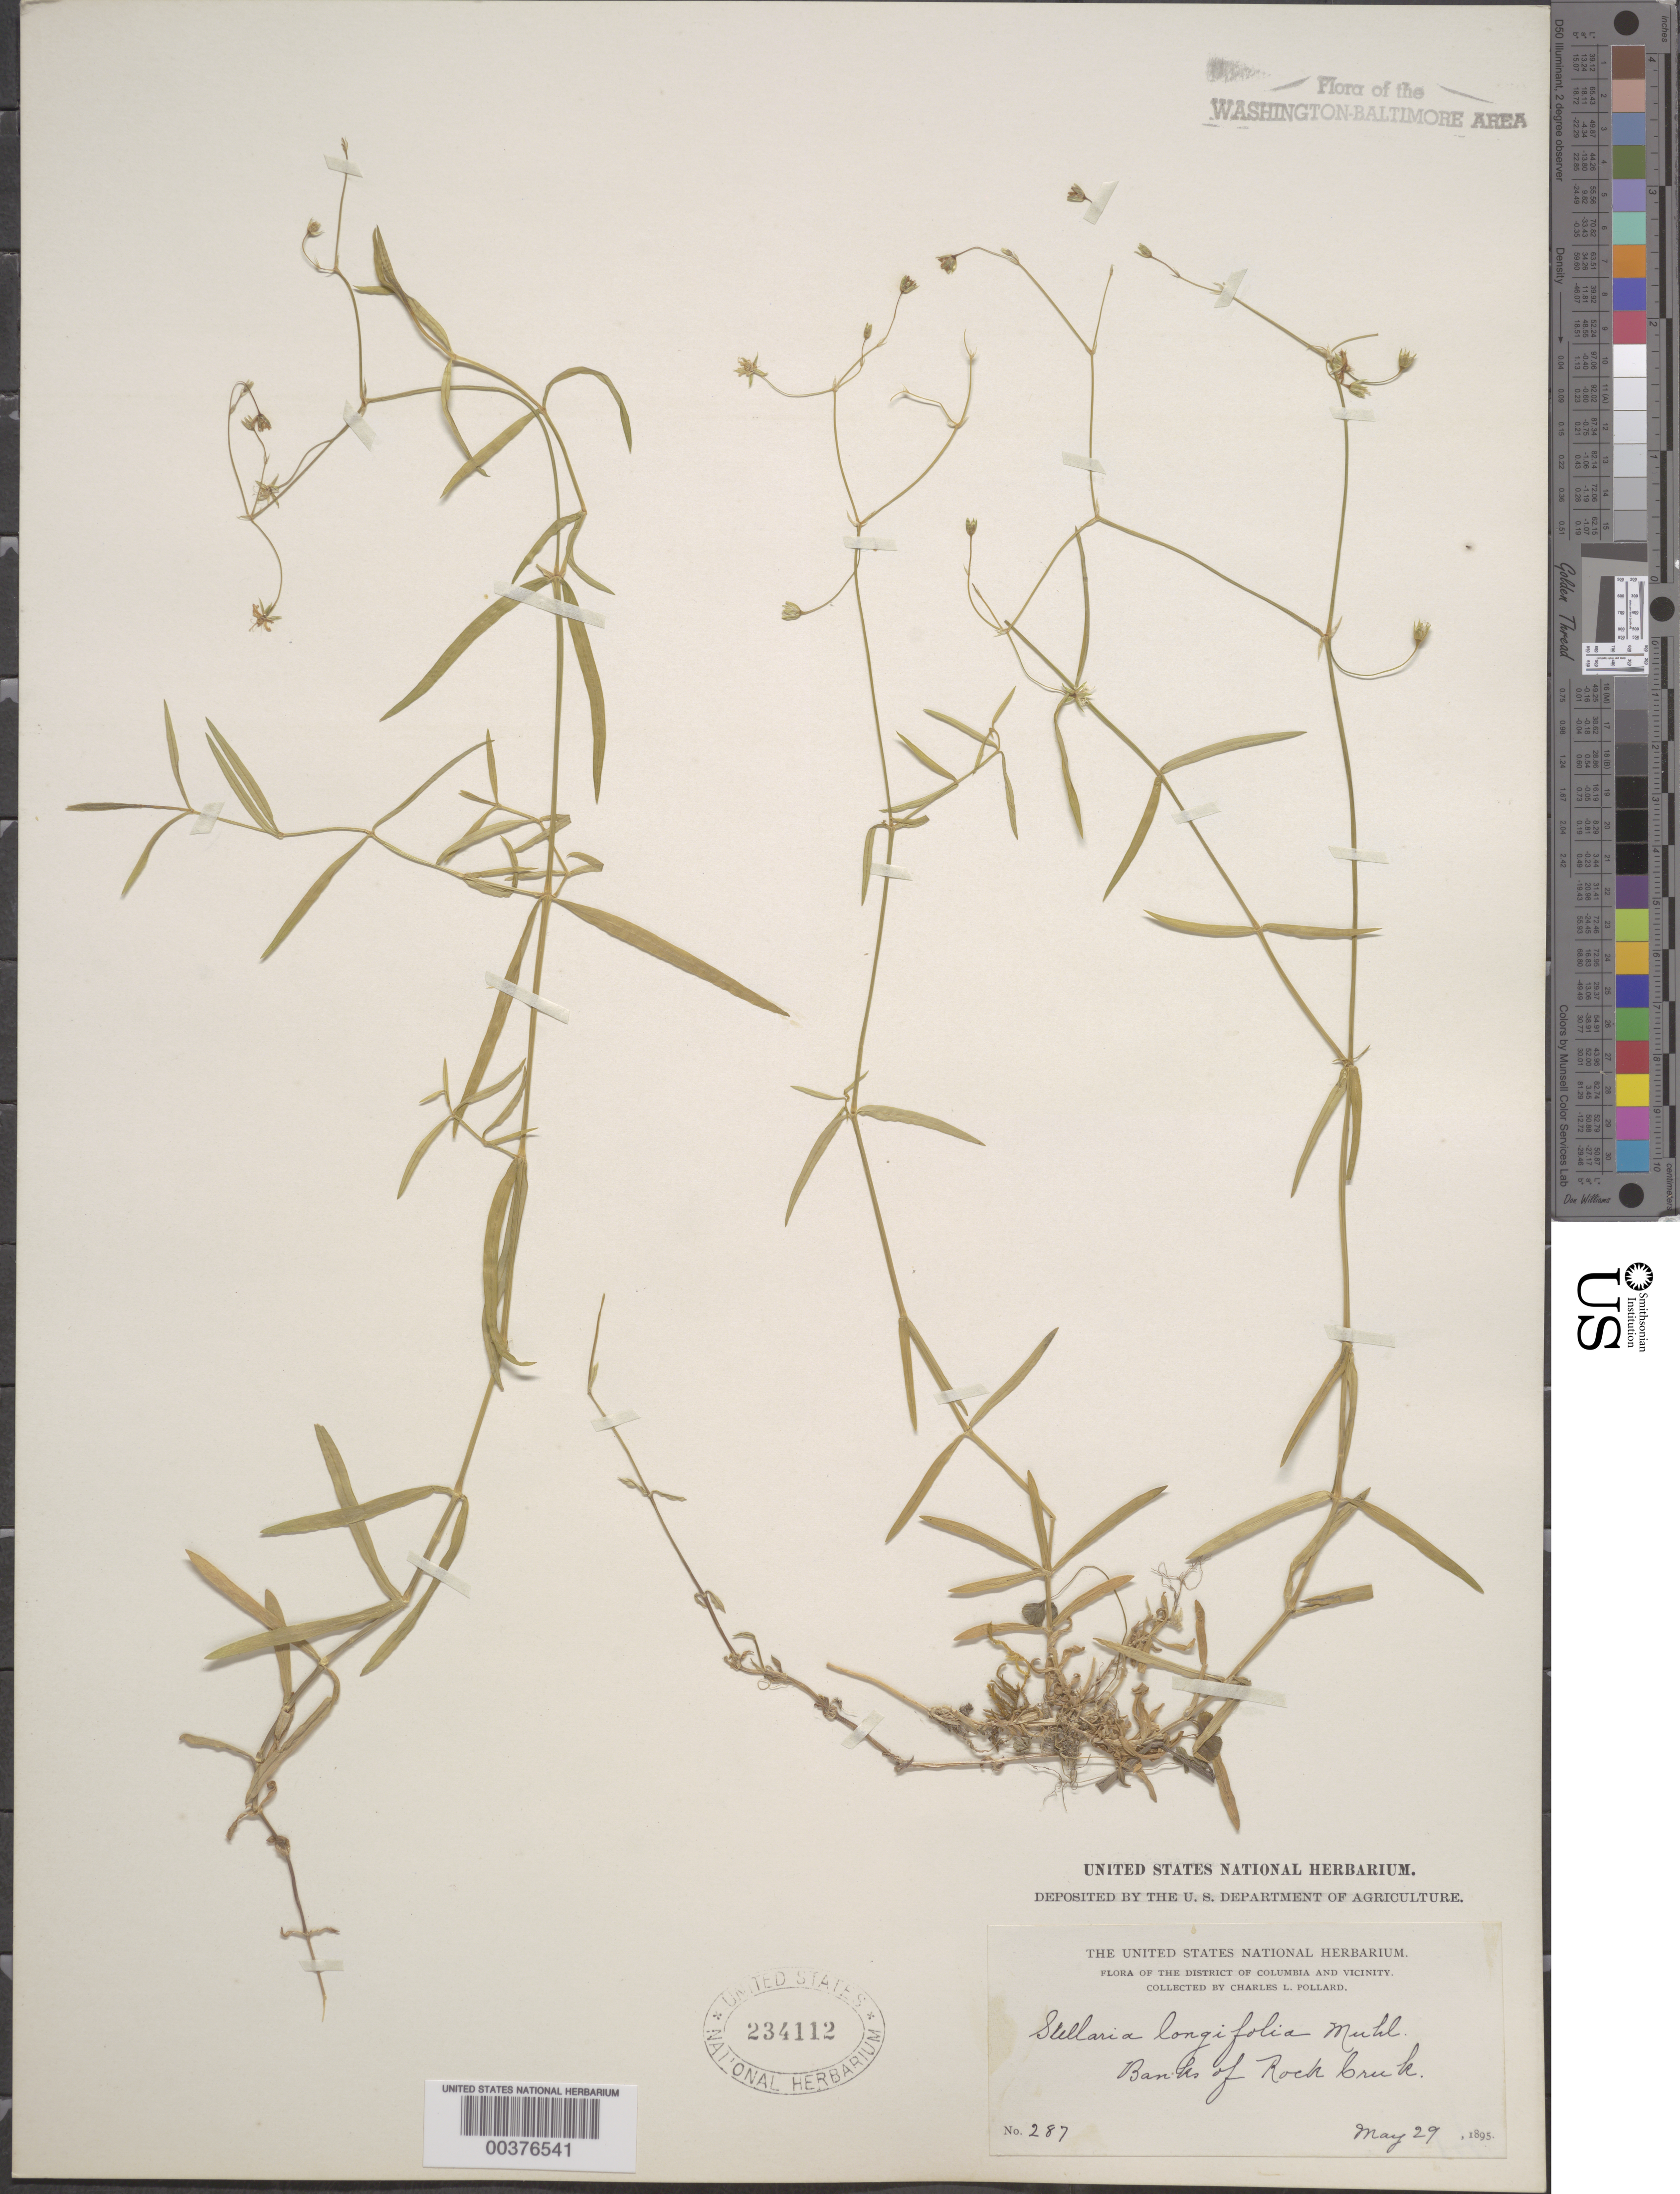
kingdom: Plantae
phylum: Tracheophyta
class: Magnoliopsida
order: Caryophyllales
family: Caryophyllaceae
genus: Stellaria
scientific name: Stellaria longifolia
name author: Muhl. ex Willd.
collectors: C. L. Pollard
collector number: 287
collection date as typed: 29 May 1895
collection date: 1895-05-29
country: United States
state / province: District of Columbia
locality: Rock Creek Rock Creek Park & vicinity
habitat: Banks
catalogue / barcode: US 234112